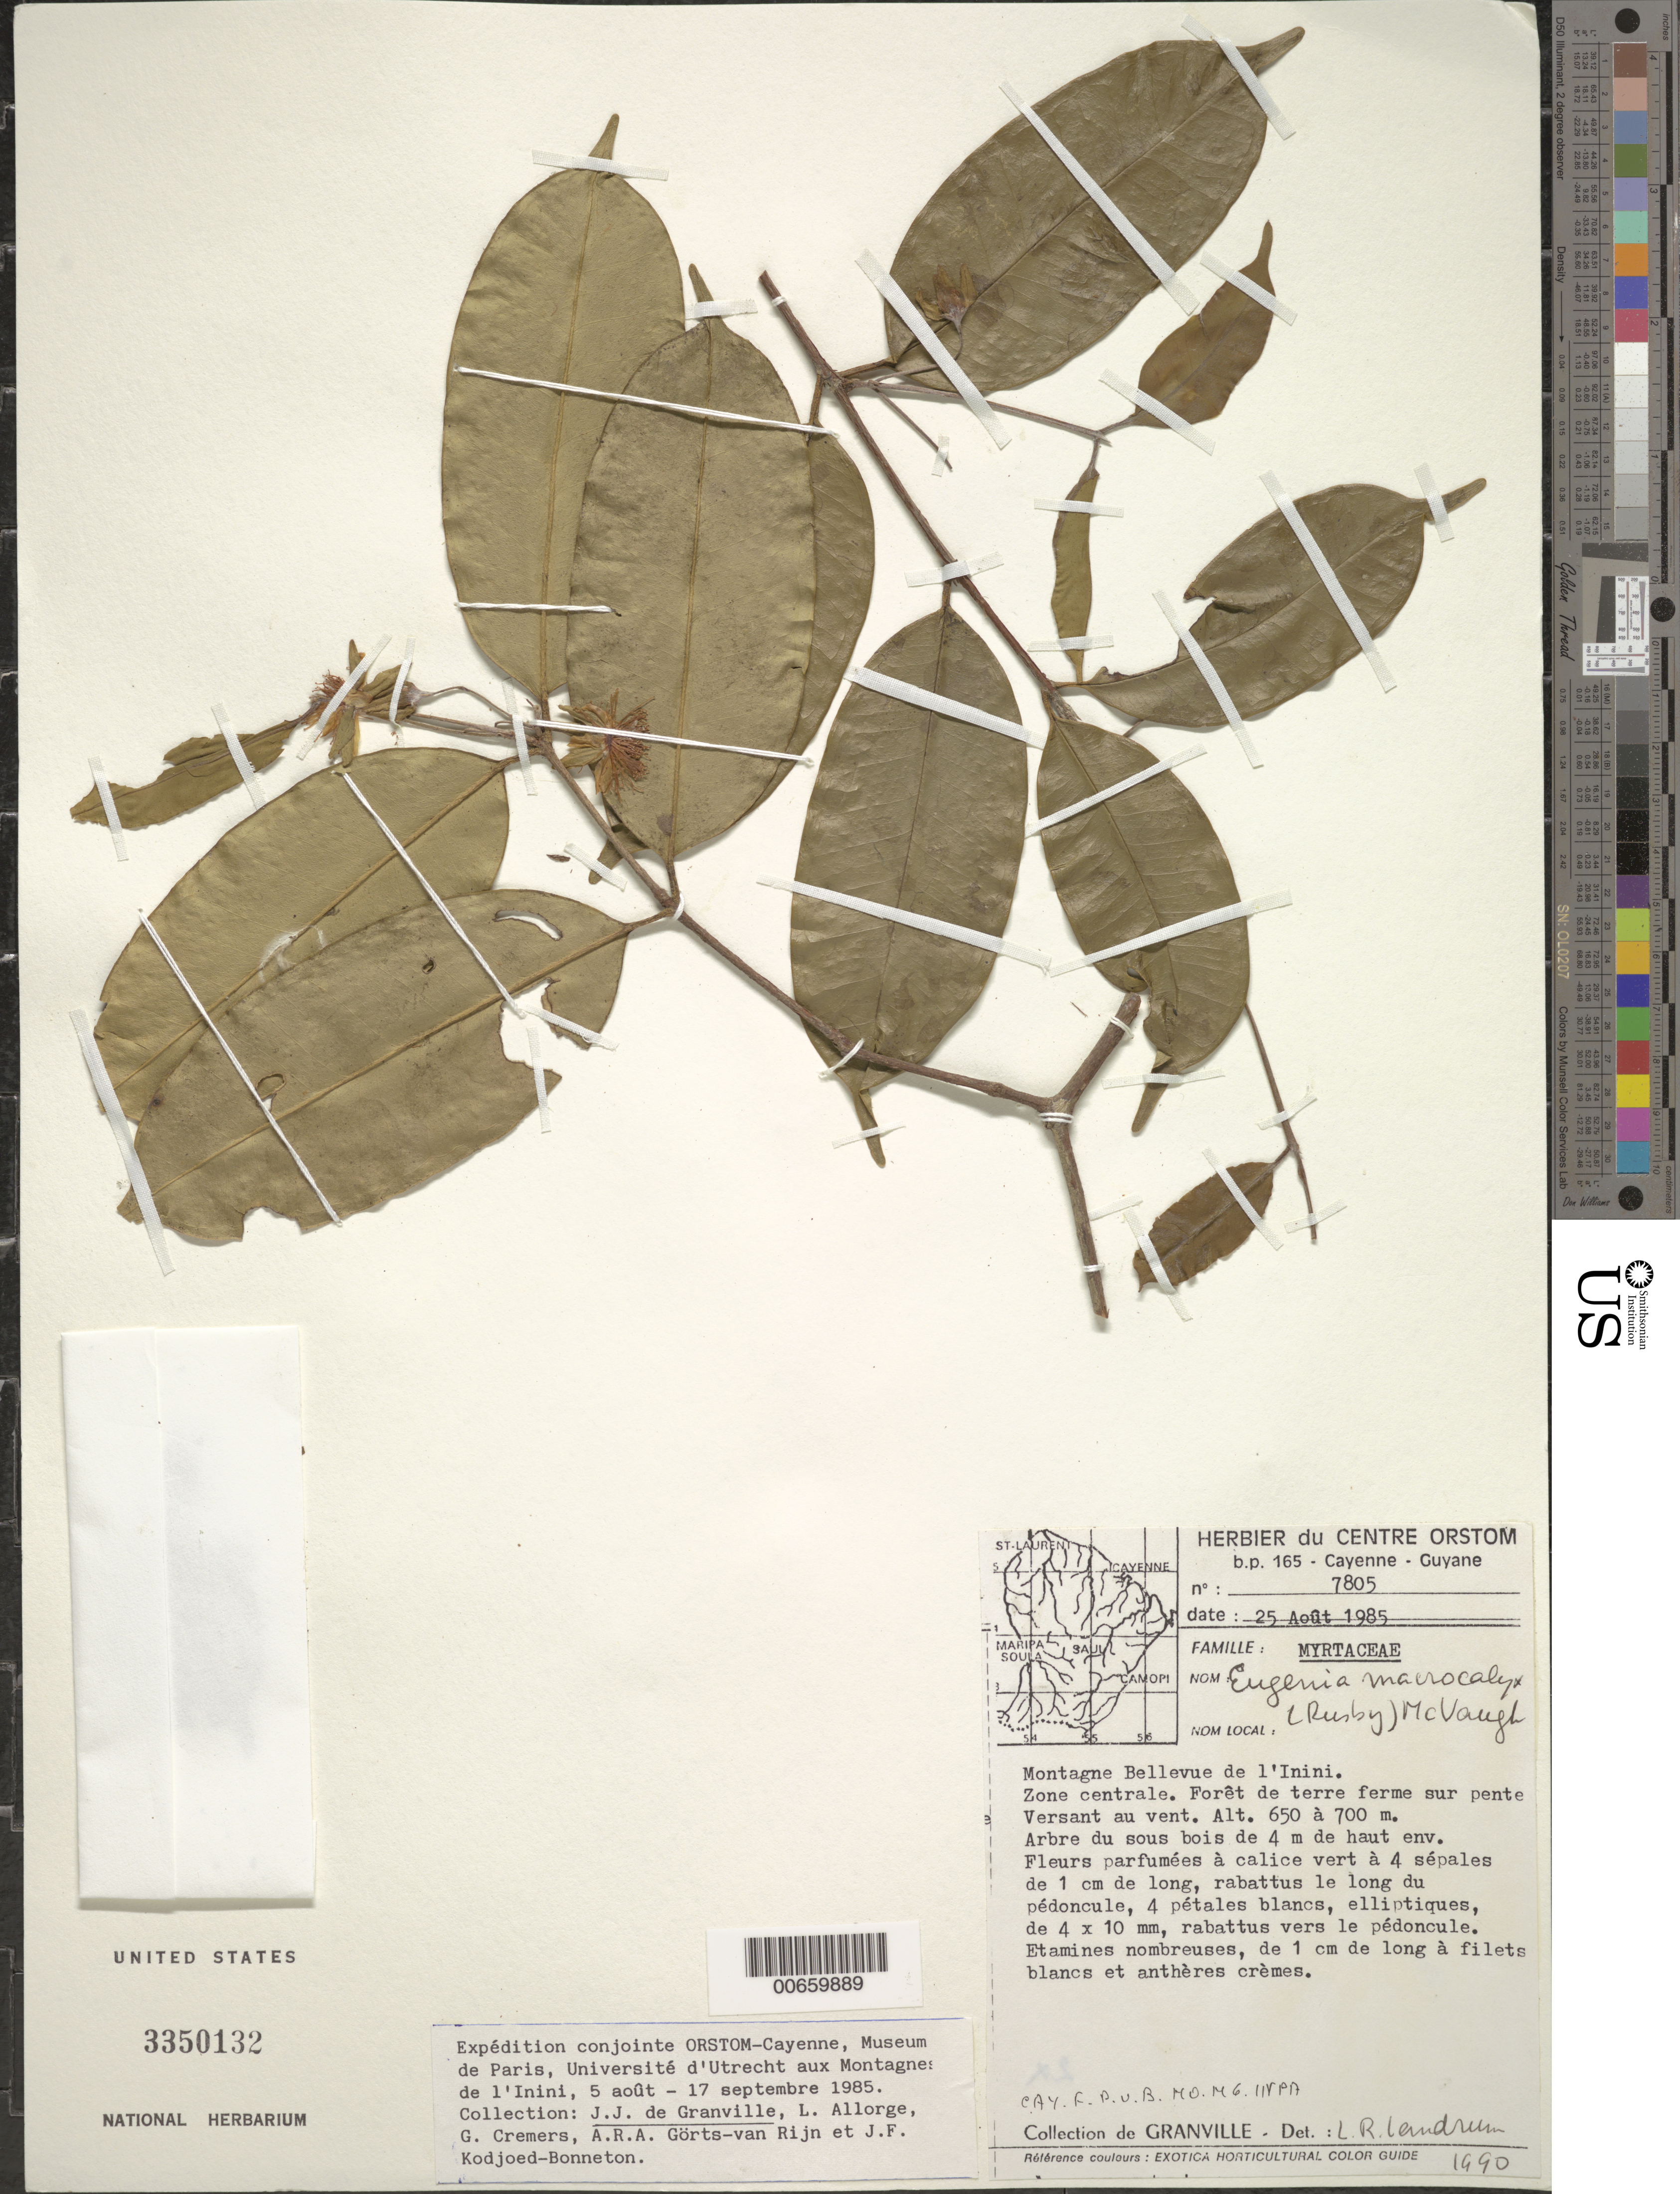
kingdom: Plantae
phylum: Tracheophyta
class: Magnoliopsida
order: Myrtales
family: Myrtaceae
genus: Eugenia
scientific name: Eugenia wentii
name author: Amshoff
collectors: J.-J. de Granville, L. Allorge, G. Cremers, A. .R. A. Görts-van Rijn & J. Kodjoed-Bonneton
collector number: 7805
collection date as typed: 25-Aug-85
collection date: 1985-08-25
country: French Guiana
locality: Montagnes Bellevue de l'Inini, zone centrale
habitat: Forêt de terre ferme sur pente, versant au vent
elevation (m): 650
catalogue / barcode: US 3350132